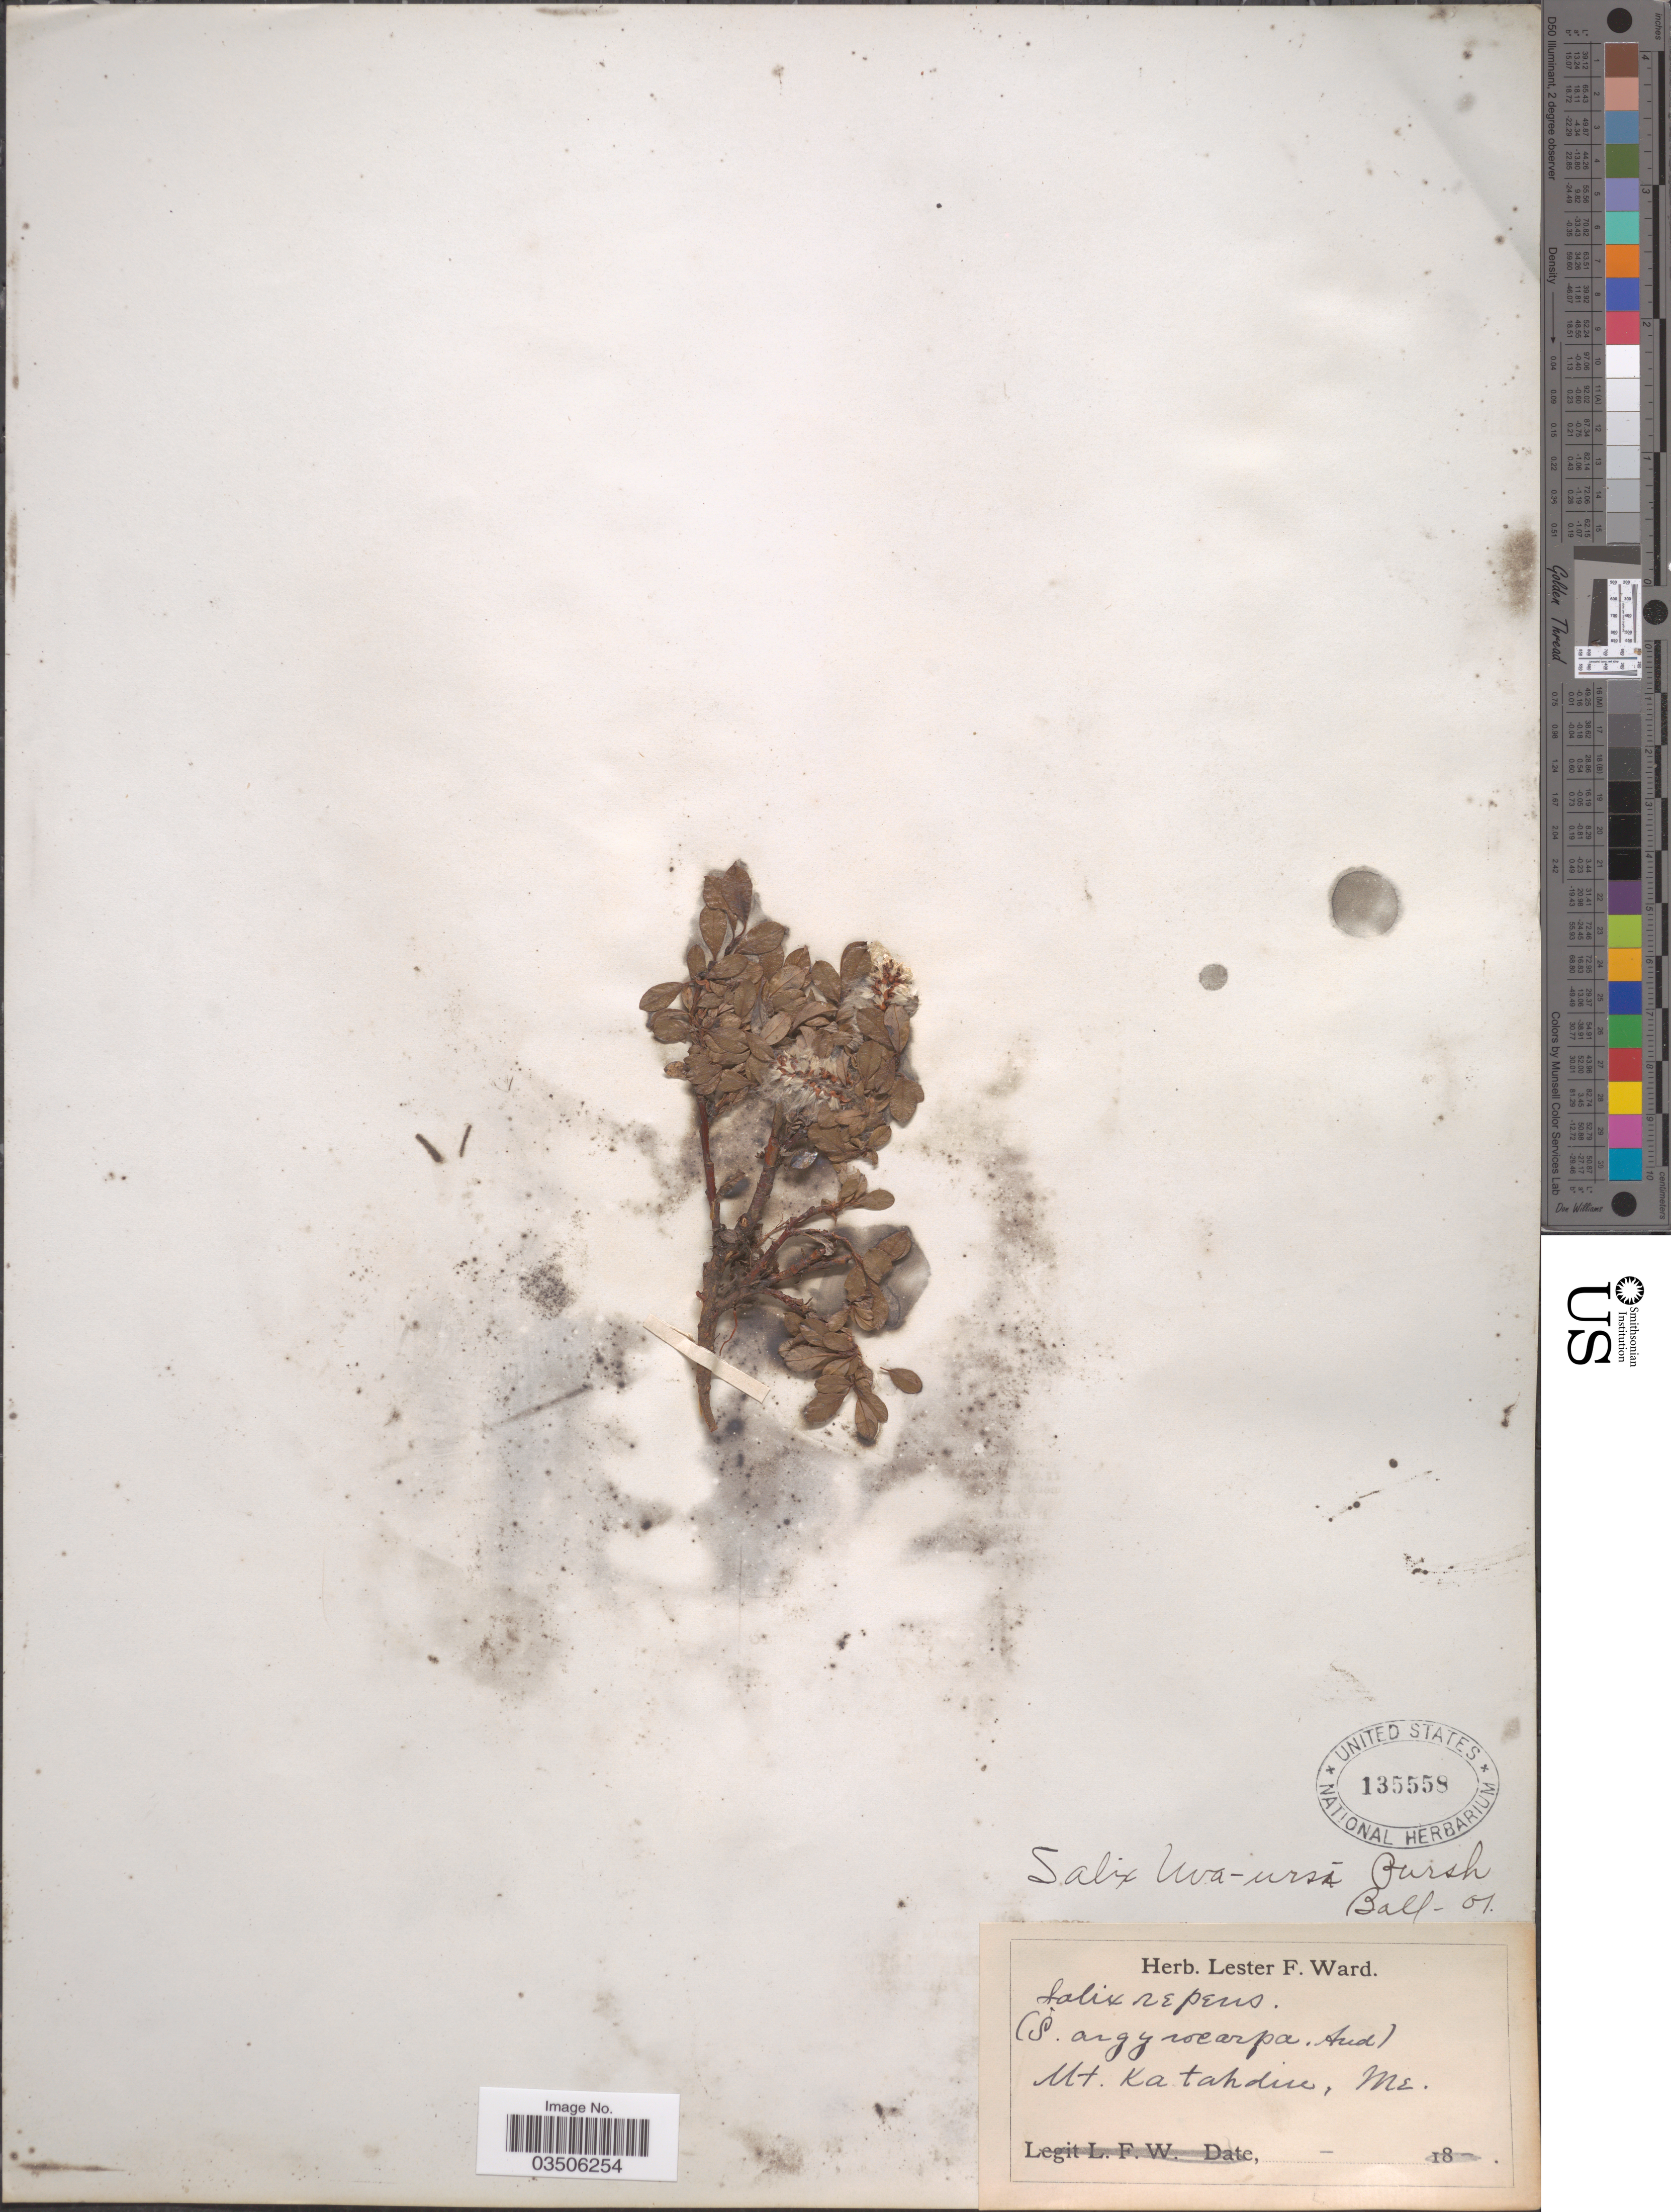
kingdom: Plantae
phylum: Tracheophyta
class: Magnoliopsida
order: Malpighiales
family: Salicaceae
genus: Salix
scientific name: Salix uva-ursi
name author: Pursh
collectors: ex herb. Lester F. Ward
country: United States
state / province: Maine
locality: Mt. Katahdin.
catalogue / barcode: US 135558